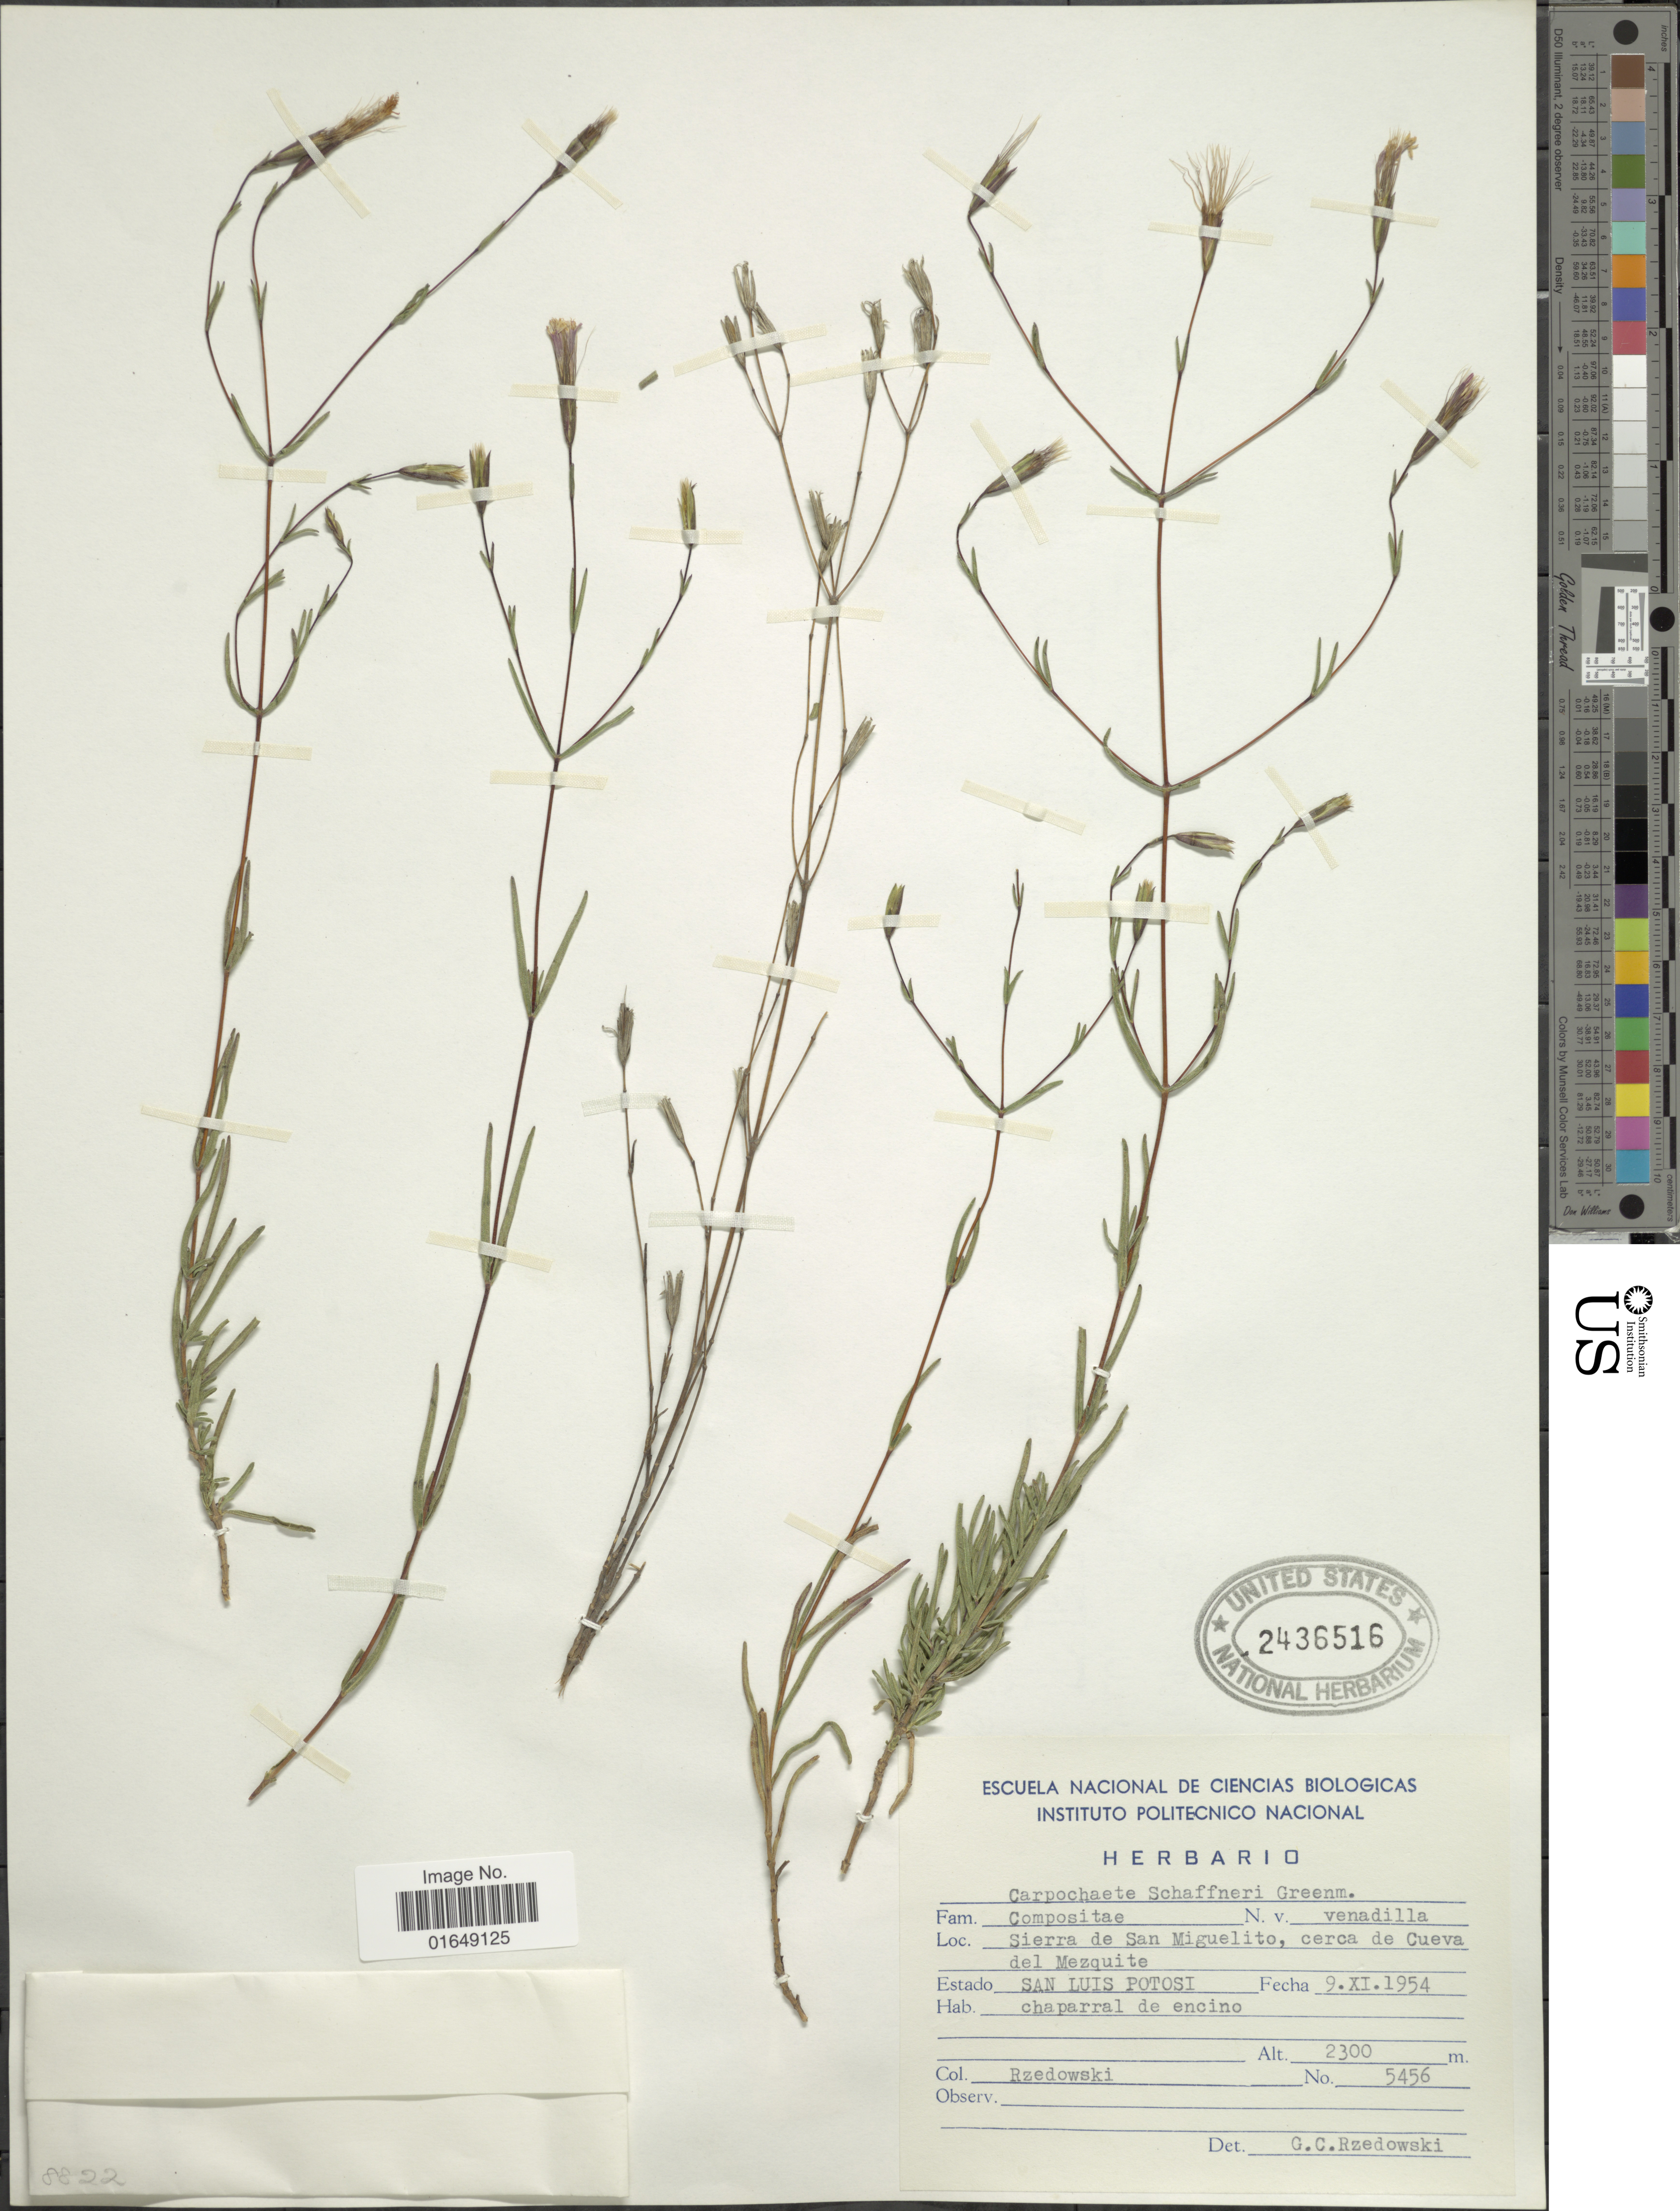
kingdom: Plantae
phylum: Tracheophyta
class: Magnoliopsida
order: Asterales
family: Asteraceae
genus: Carphochaete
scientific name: Carphochaete schaffneri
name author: Greenm.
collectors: Rzedowski, --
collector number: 5456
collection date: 1954-11-09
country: Mexico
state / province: San Luis Potosí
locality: Sierra de San Miguelito, cerca de Cueva del Mezquite.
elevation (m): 2300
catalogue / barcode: US 2436516